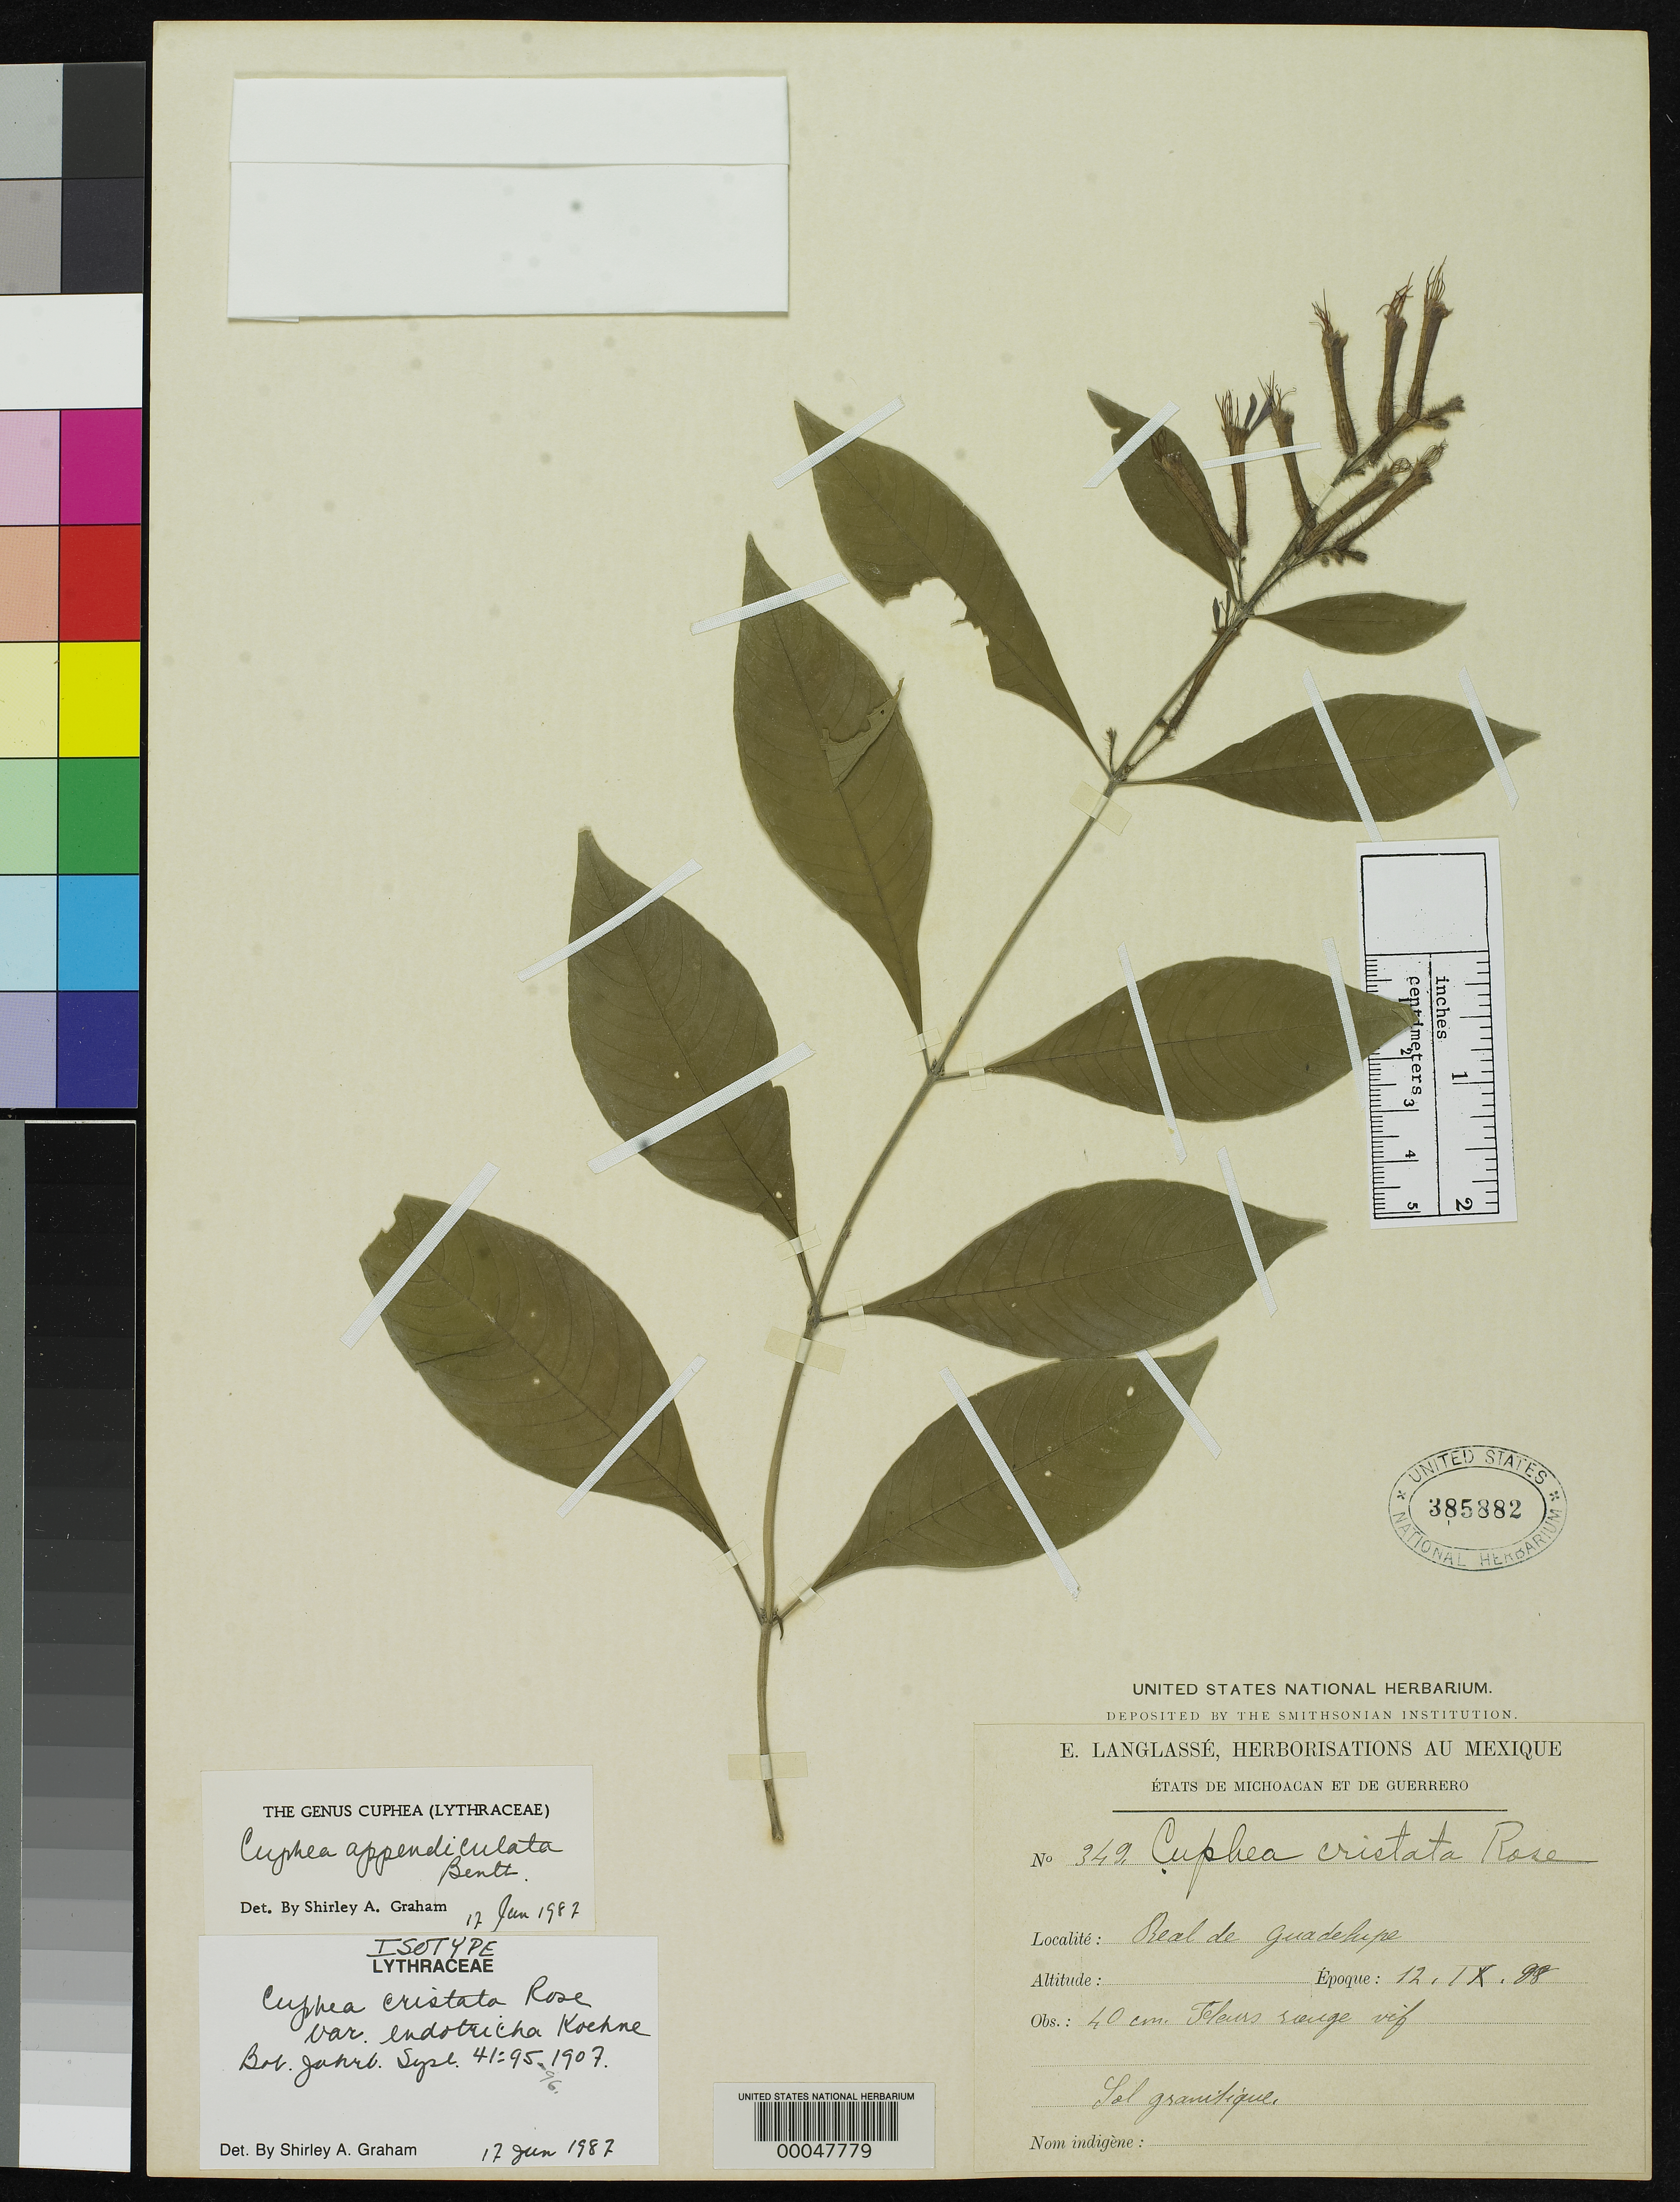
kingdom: Plantae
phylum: Tracheophyta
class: Magnoliopsida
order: Myrtales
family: Lythraceae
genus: Cuphea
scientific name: Cuphea cristata var. endotricha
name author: Koehne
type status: Isotype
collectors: E. Langlassé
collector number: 349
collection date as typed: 12 Sep 1888 or 12 Sep 1898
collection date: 1888-09-12 or 1898-09-12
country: Mexico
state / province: Guerrero / Michoacán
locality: Real de Guadelupe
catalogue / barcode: US 385882